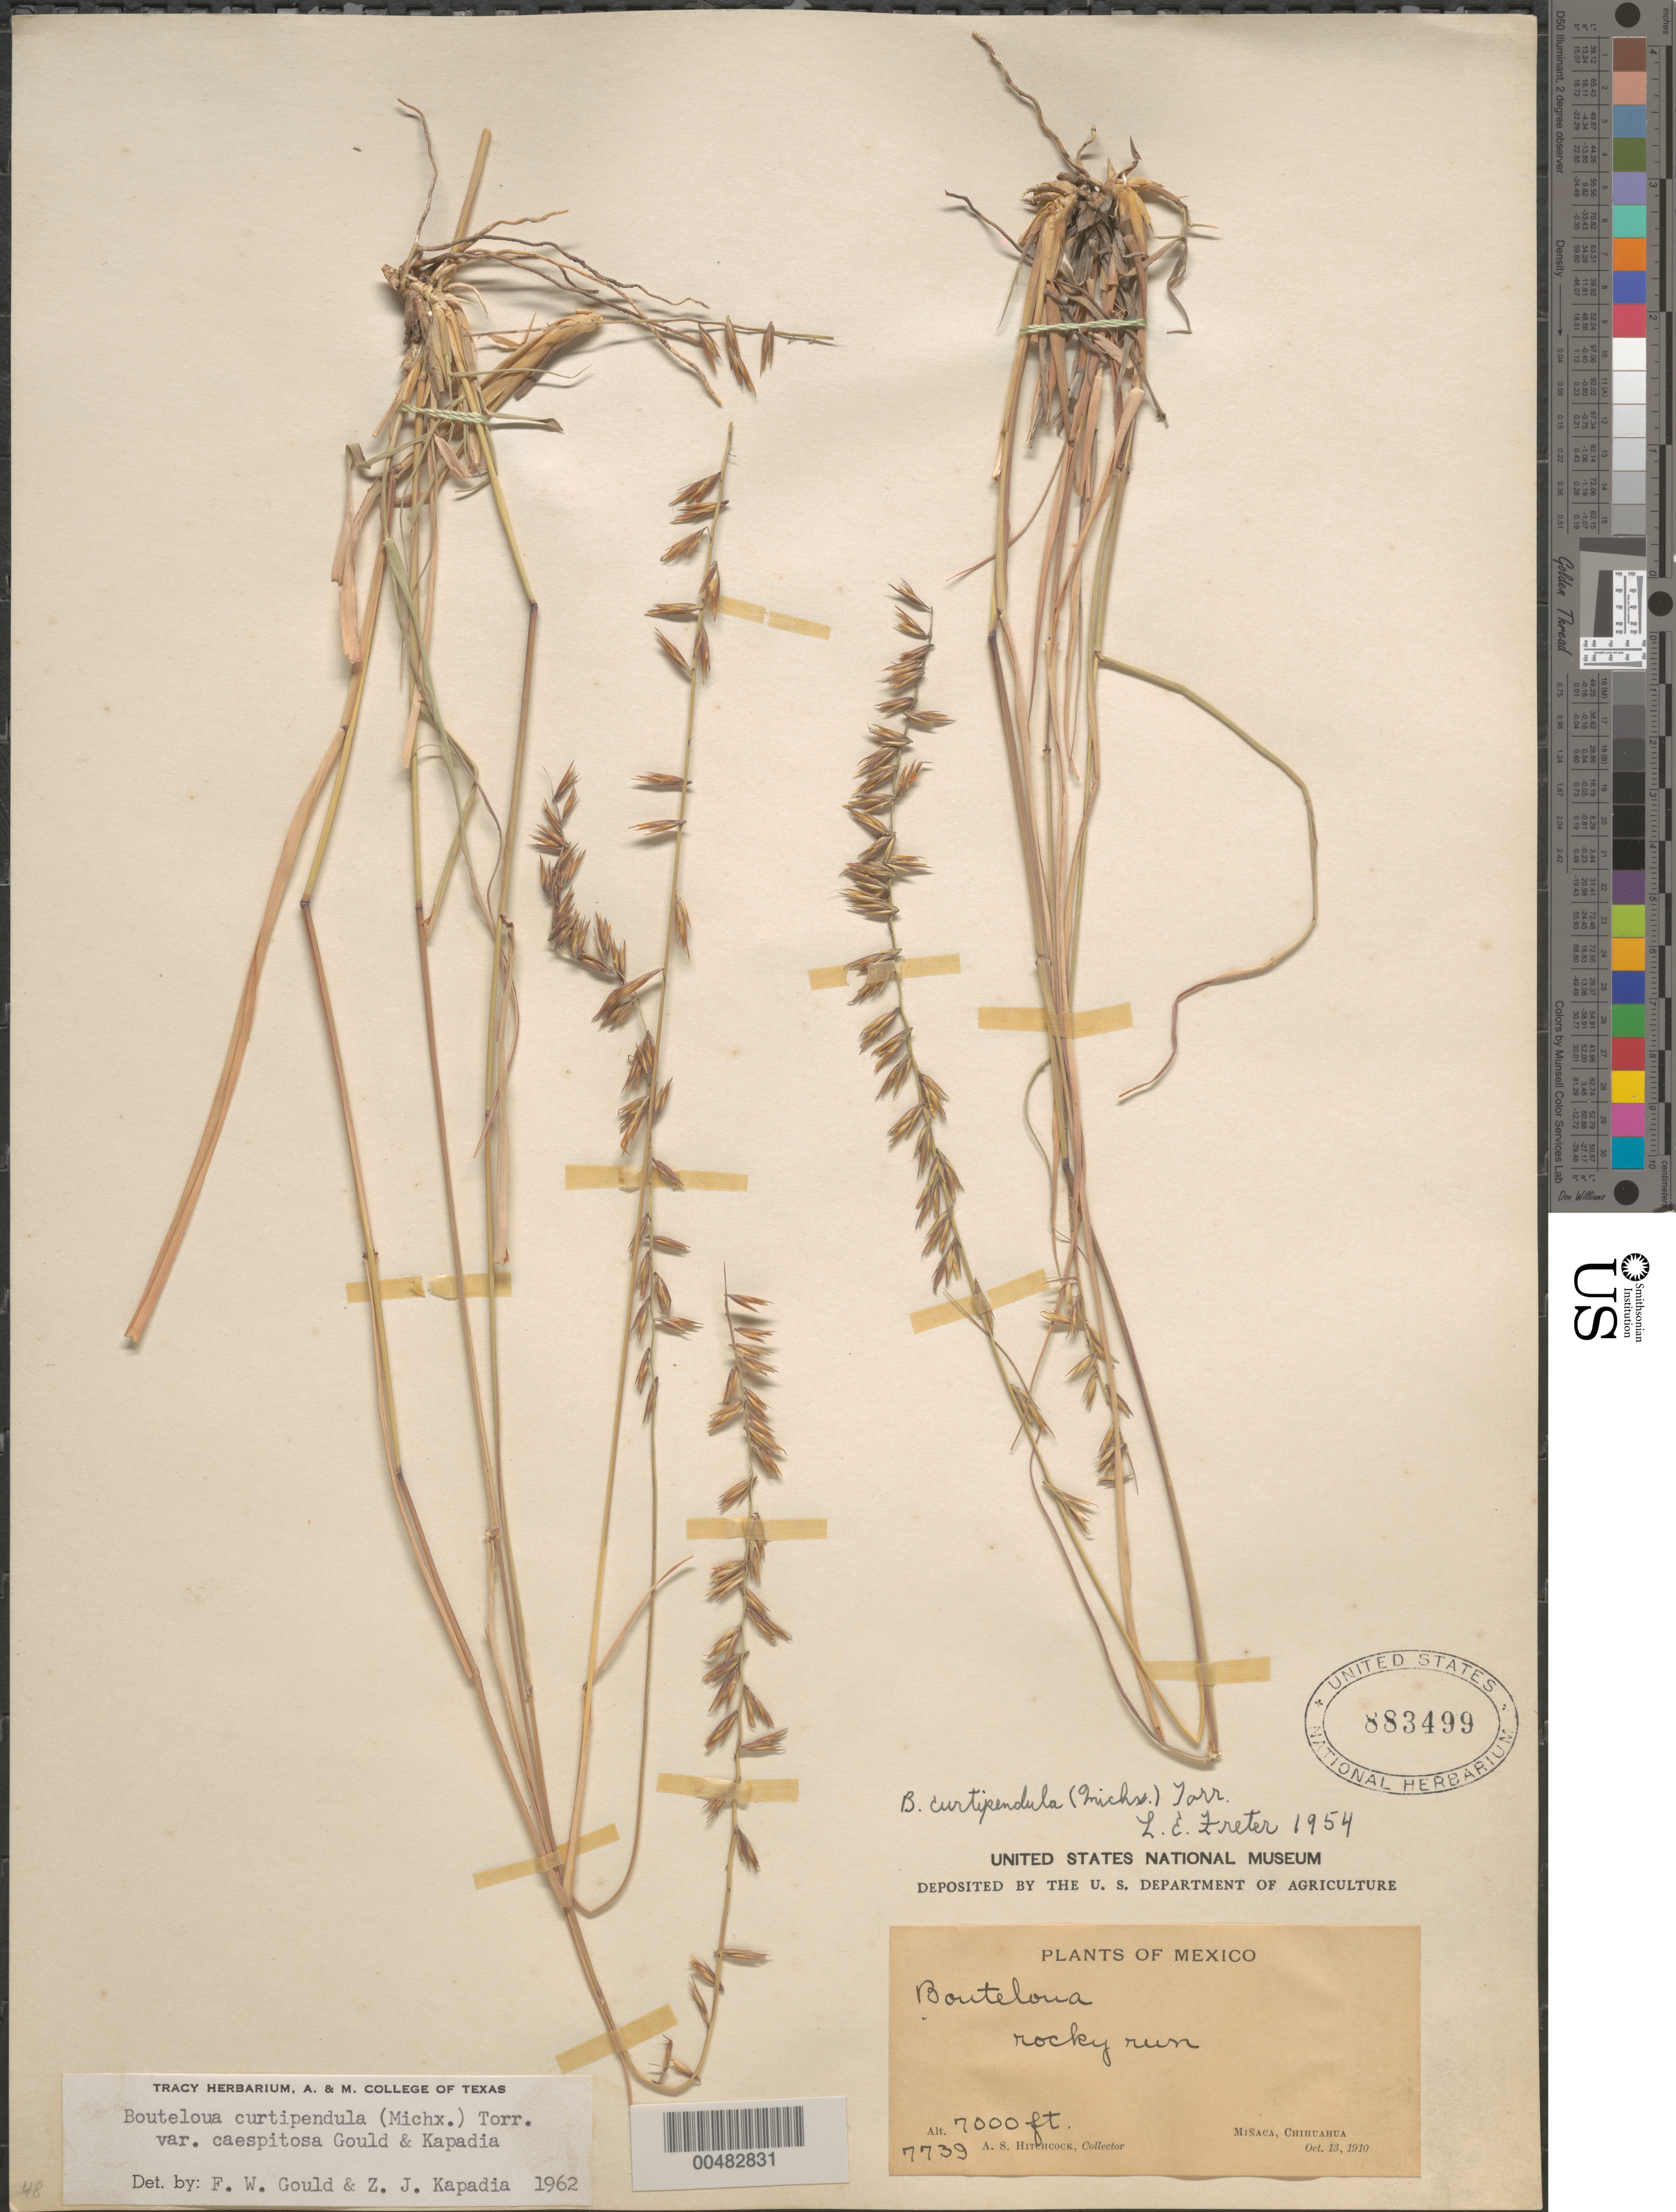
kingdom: Plantae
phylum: Tracheophyta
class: Liliopsida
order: Poales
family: Poaceae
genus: Bouteloua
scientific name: Bouteloua curtipendula var. caespitosa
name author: Gould & Kapadia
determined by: Gould, F. W.; Kapadia, Zarir J.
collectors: A. S. Hitchcock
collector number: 7739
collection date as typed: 13 Oct 1910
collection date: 1910-10-13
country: Mexico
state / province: Chihuahua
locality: Miñaca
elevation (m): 2134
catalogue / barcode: US 883499